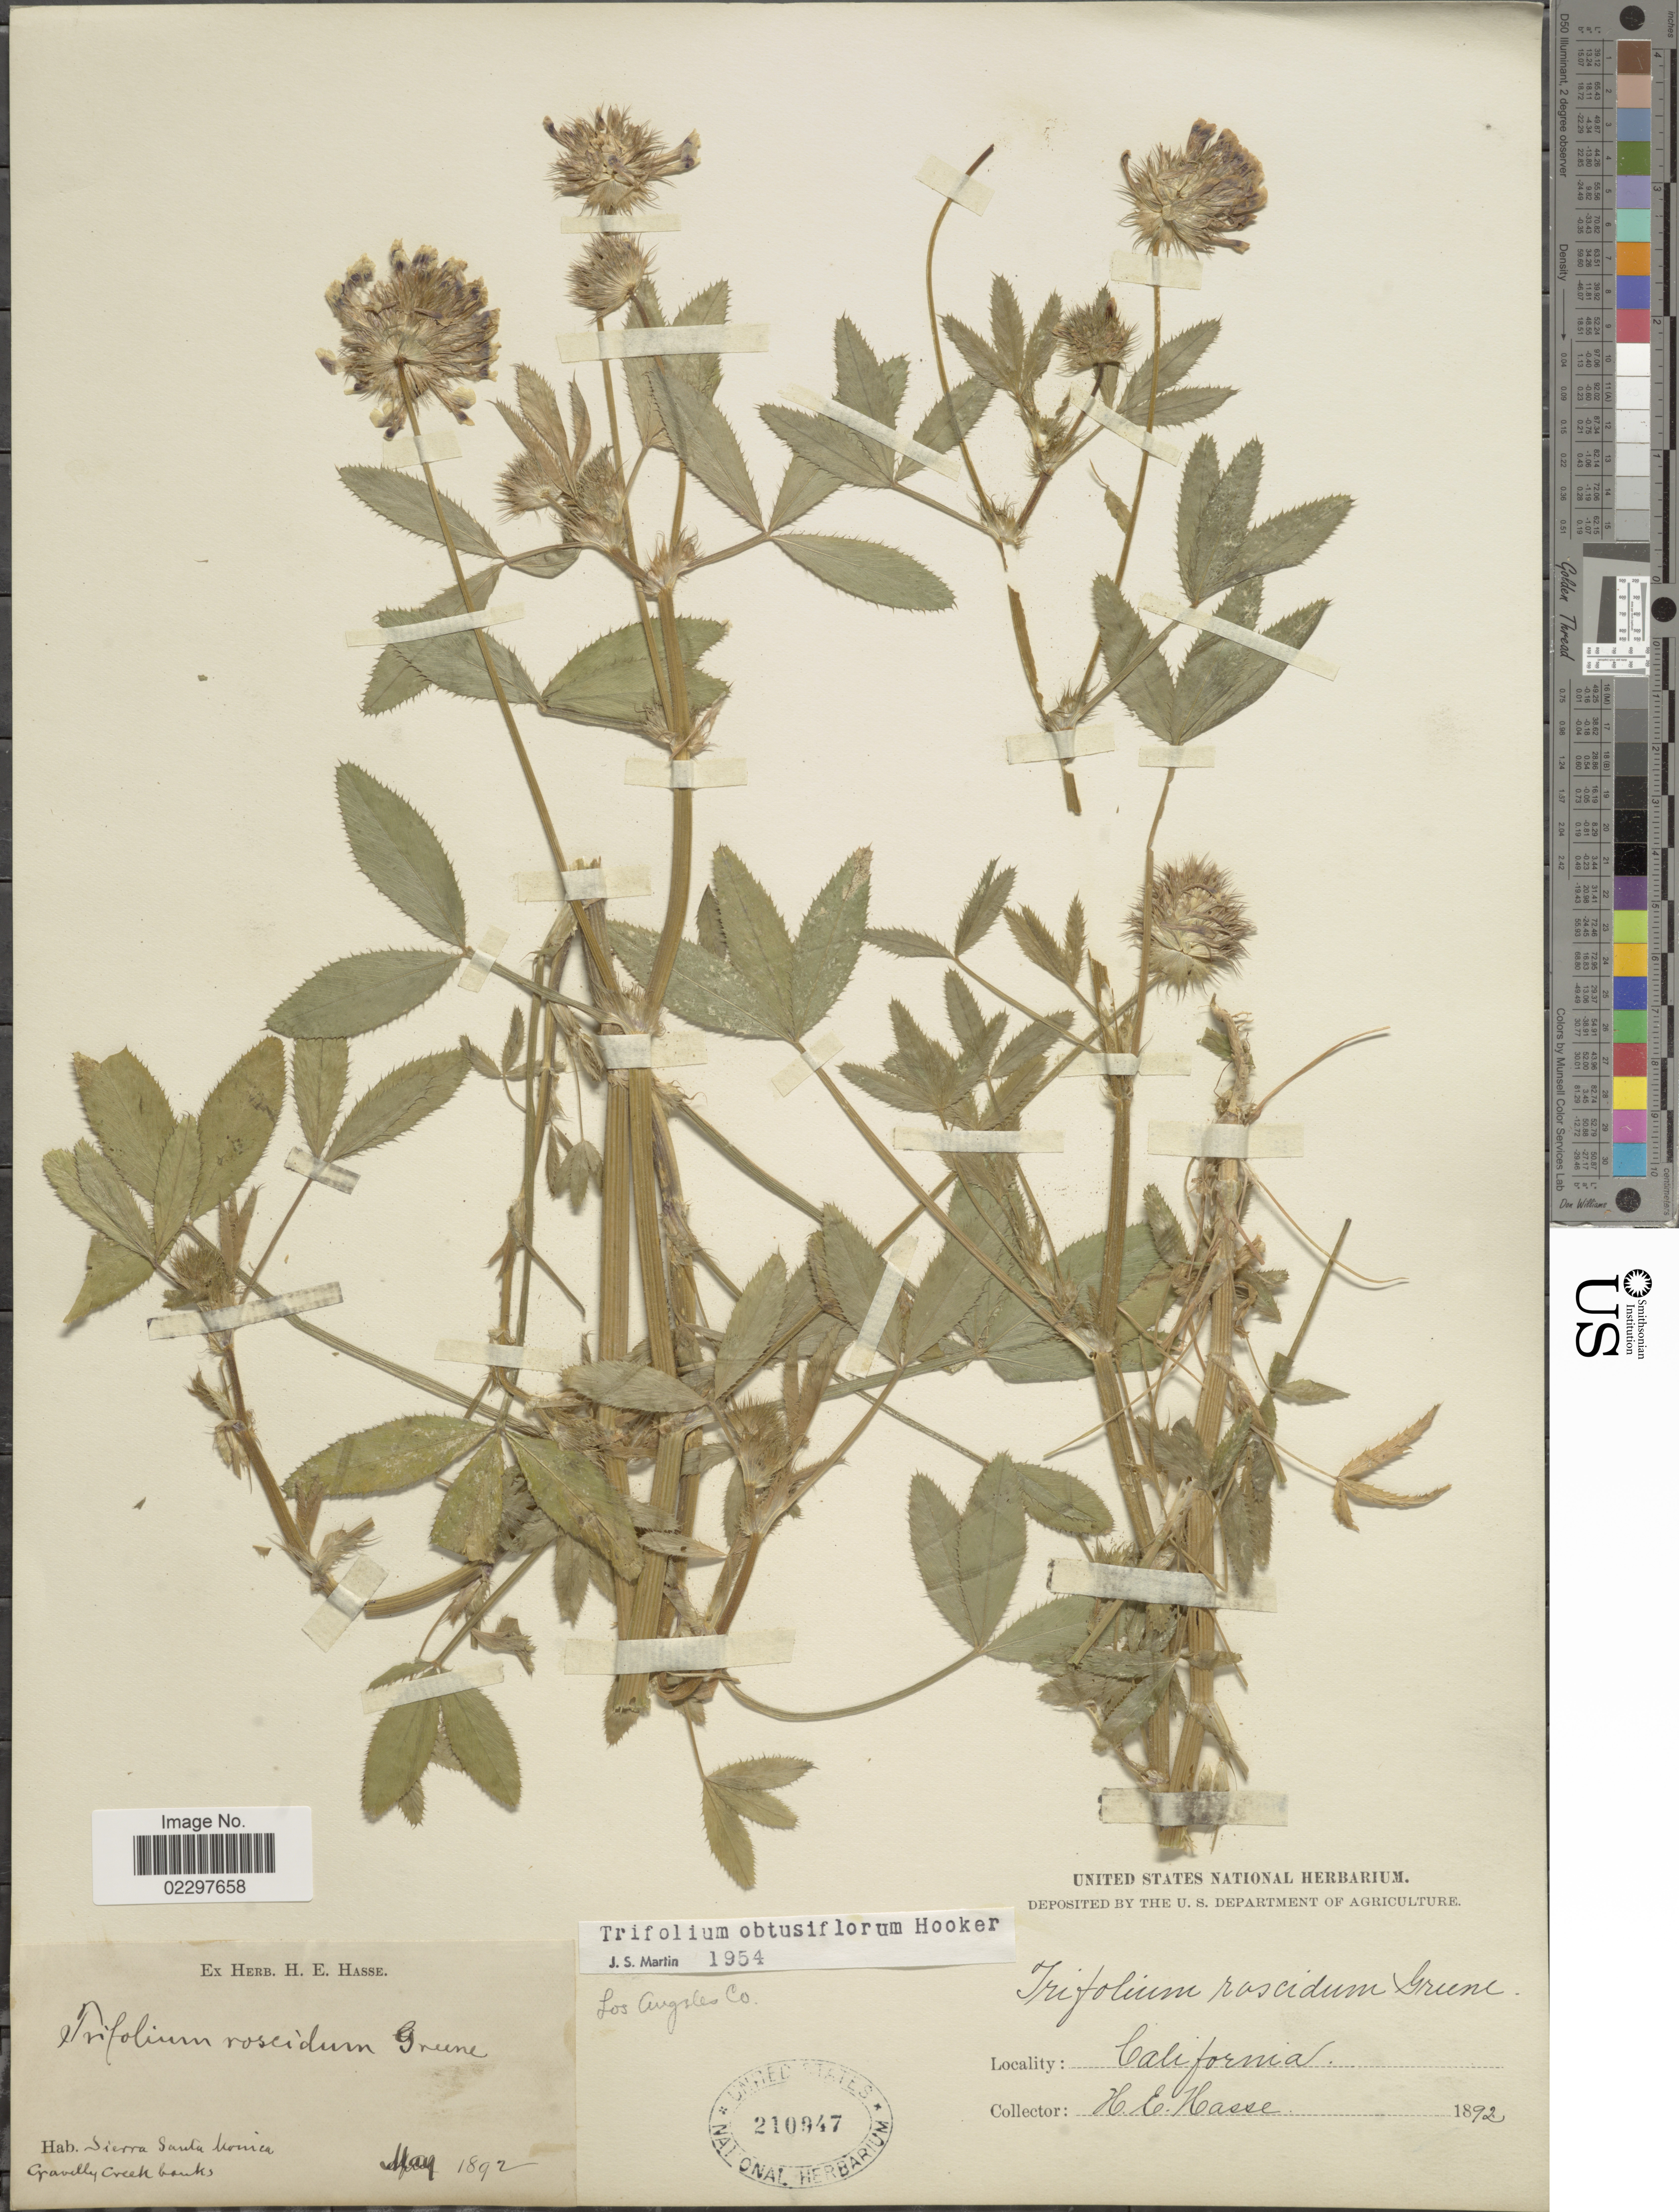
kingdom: Plantae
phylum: Tracheophyta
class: Magnoliopsida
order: Fabales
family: Fabaceae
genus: Trifolium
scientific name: Trifolium obtusiflorum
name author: Hook.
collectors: H. E. Hasse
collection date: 1892-05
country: United States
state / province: California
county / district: Los Angeles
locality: Sierra Santa Monica, Gravelly Creek banks, Los Angeles Co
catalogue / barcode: US 210947